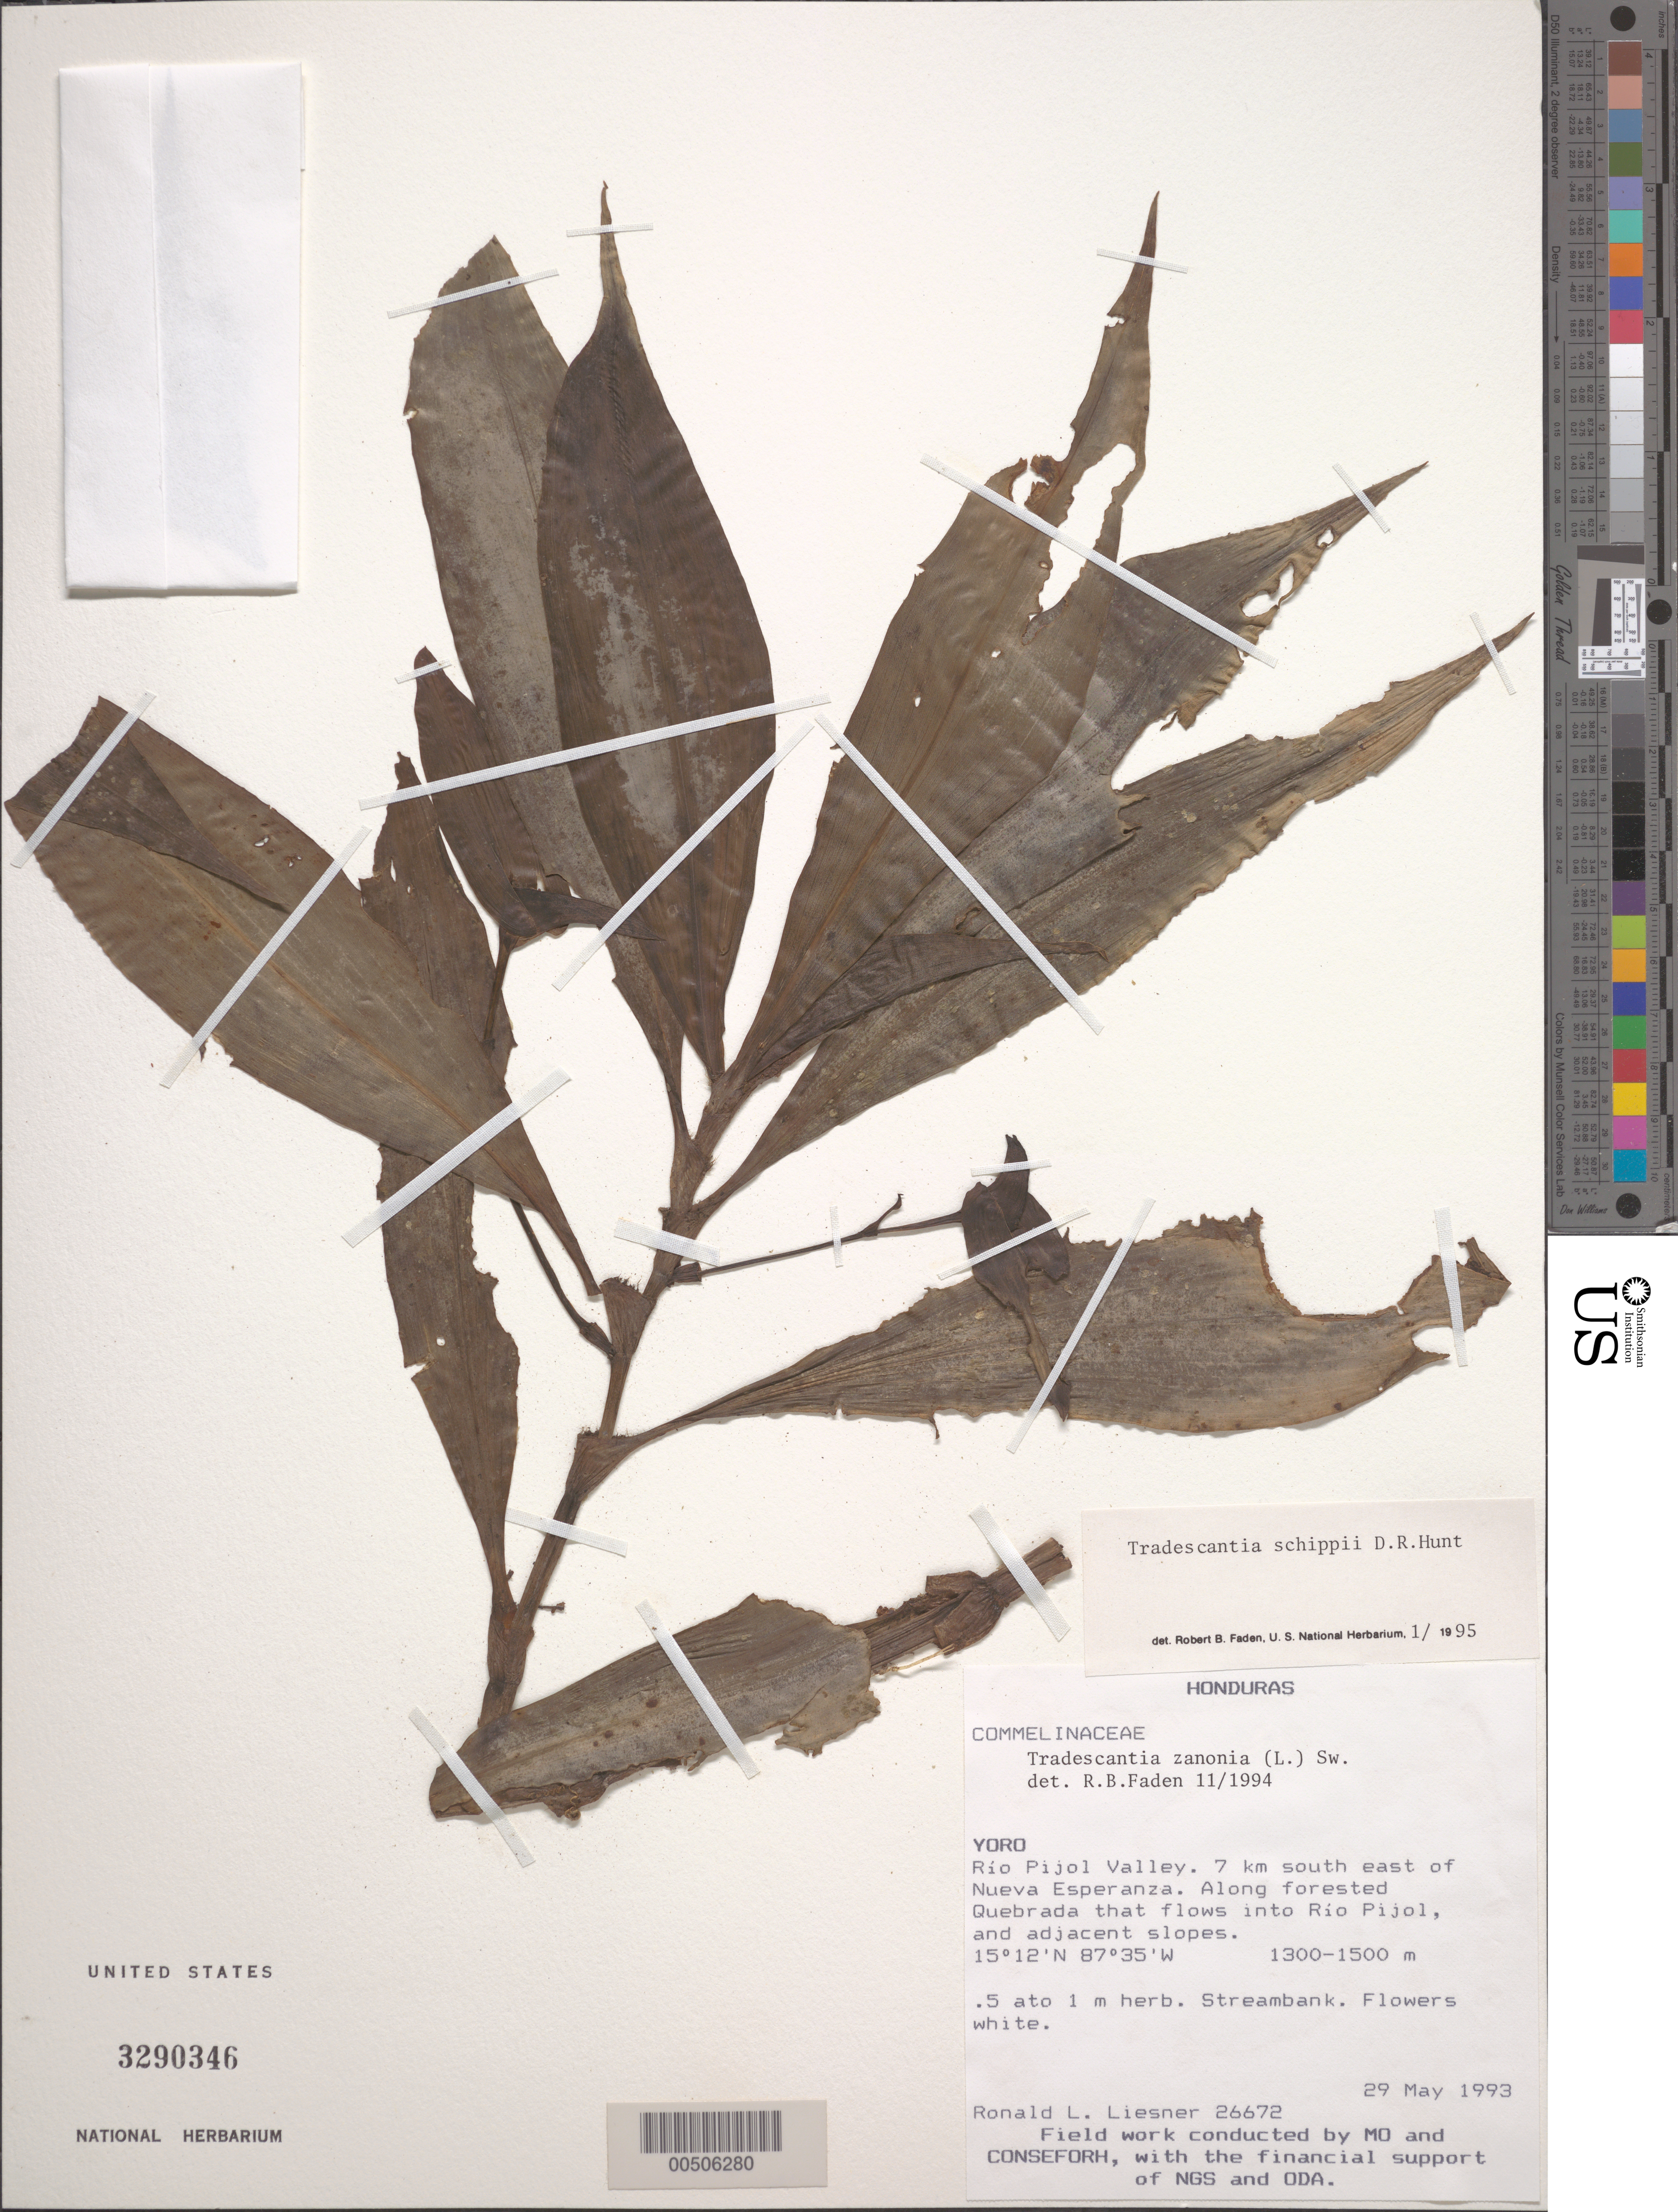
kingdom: Plantae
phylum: Tracheophyta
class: Liliopsida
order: Commelinales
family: Commelinaceae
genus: Tradescantia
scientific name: Tradescantia schippii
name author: D.R. Hunt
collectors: R. L. Liesner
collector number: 26672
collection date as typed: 29 May 1993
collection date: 1993-05-29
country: Honduras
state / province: Yoro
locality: Rio Pijol valley, SE of Nueva Esperanza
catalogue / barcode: US 3290345